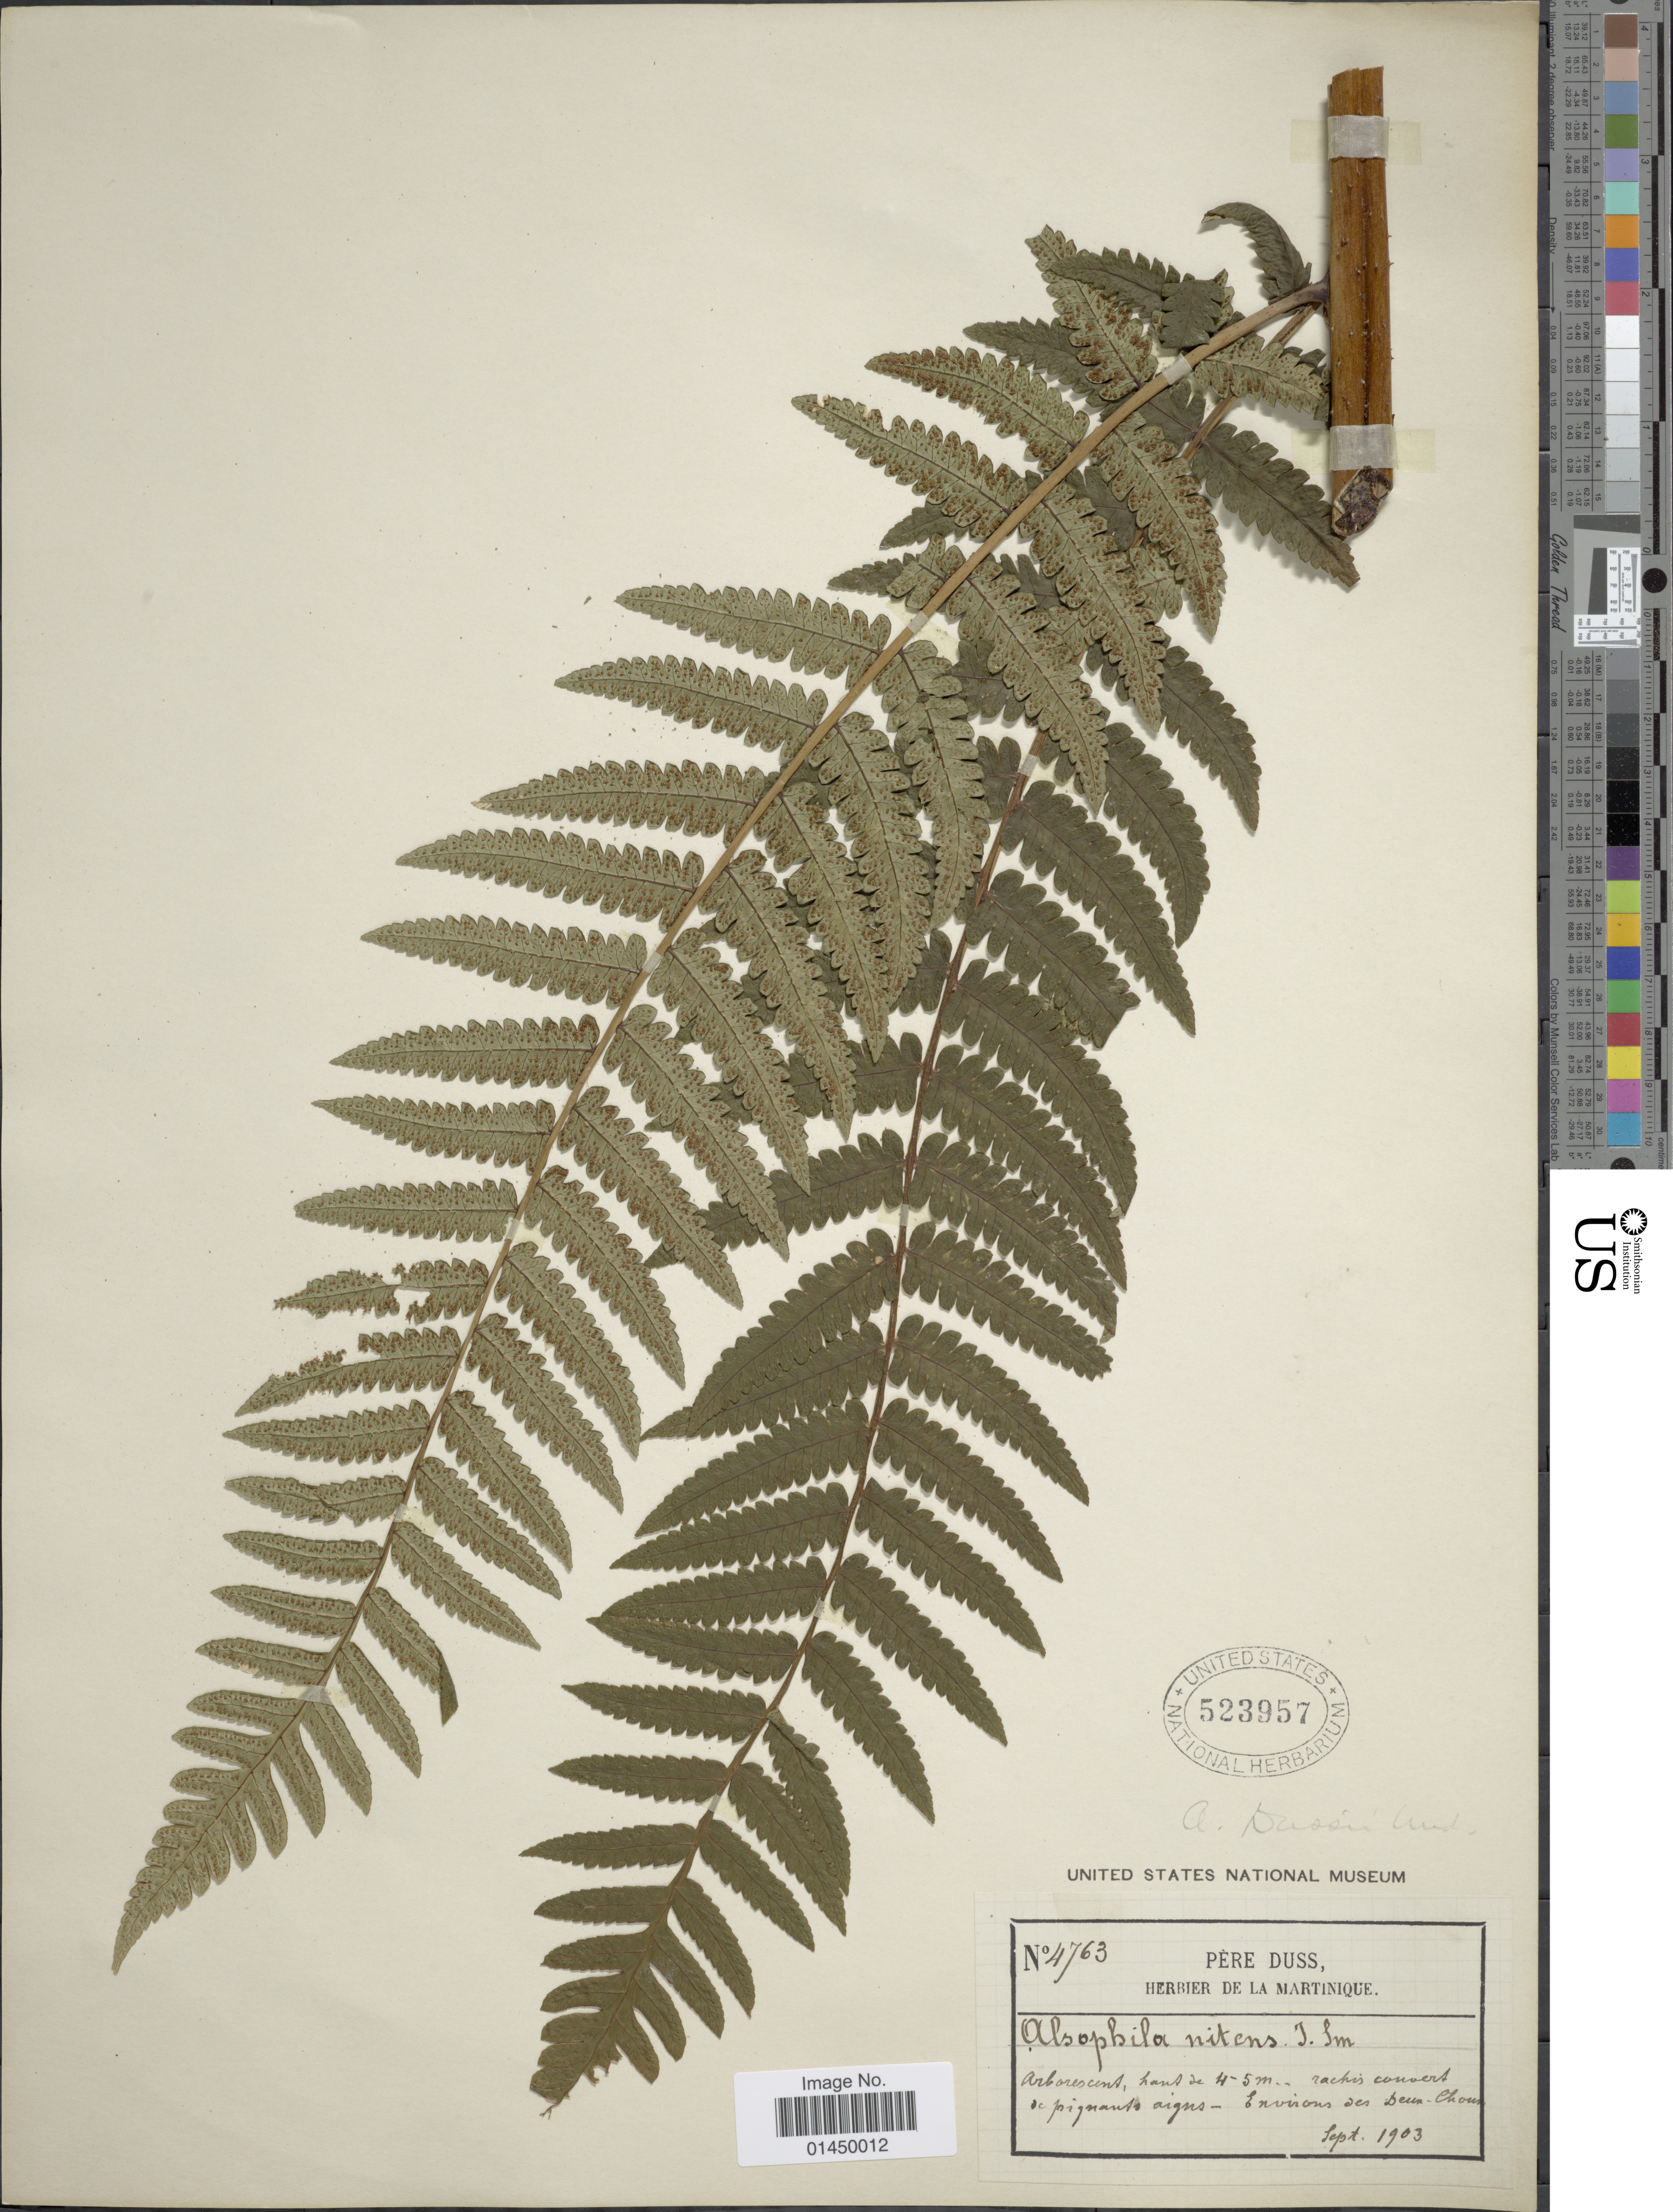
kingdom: Plantae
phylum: Tracheophyta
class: Polypodiopsida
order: Cyatheales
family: Cyatheaceae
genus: Cyathea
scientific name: Cyathea aspera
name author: (L.) Sw.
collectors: Père Duss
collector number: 4763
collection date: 1903-09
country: Martinique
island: Martinique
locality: Environs des Deux-Choux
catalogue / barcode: US 523957